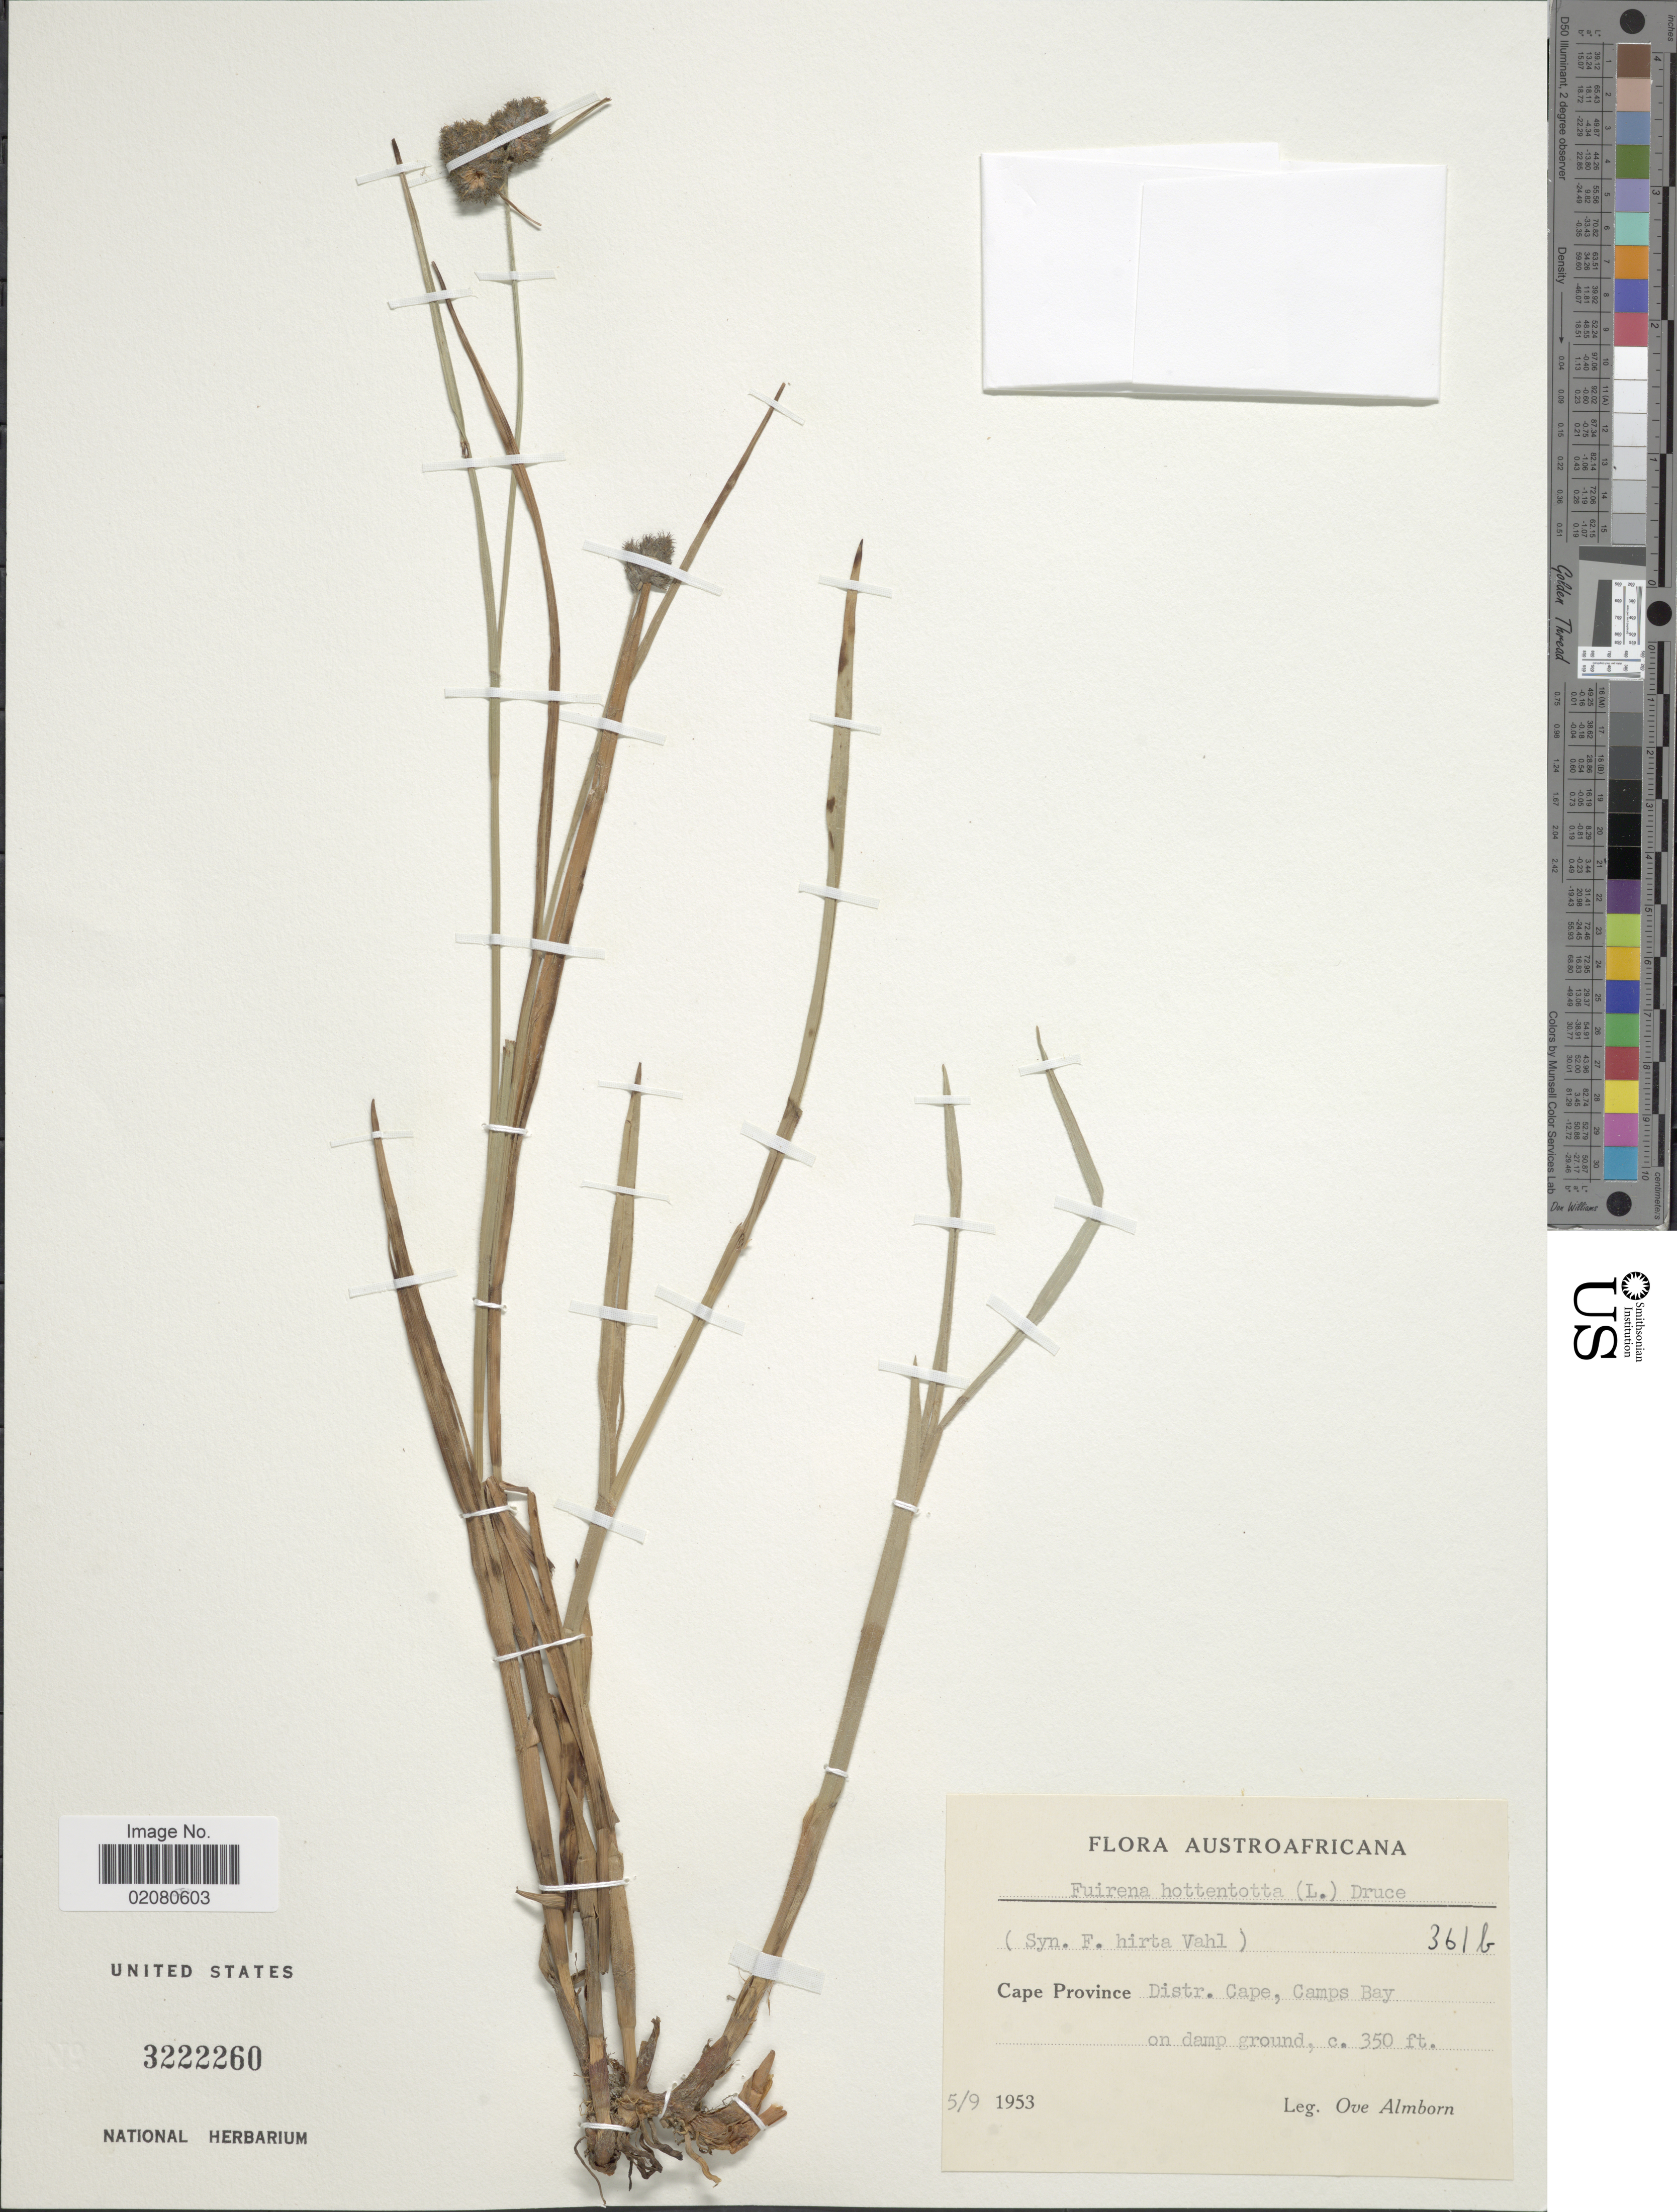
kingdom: Plantae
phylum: Tracheophyta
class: Liliopsida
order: Poales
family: Cyperaceae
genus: Fuirena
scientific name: Fuirena hirsuta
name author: (P.J. Bergius) P.L. Forbes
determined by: Strong, Mark T., (BOT), Smithsonian Institution - National Museum of Natural History (UNITED STATES)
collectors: O. Almborn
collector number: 361b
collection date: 1953-09-05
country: South Africa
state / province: Western Cape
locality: Austroafricana, Cape Province Distr. Cape, Camps Bay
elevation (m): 107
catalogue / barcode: US 3222260